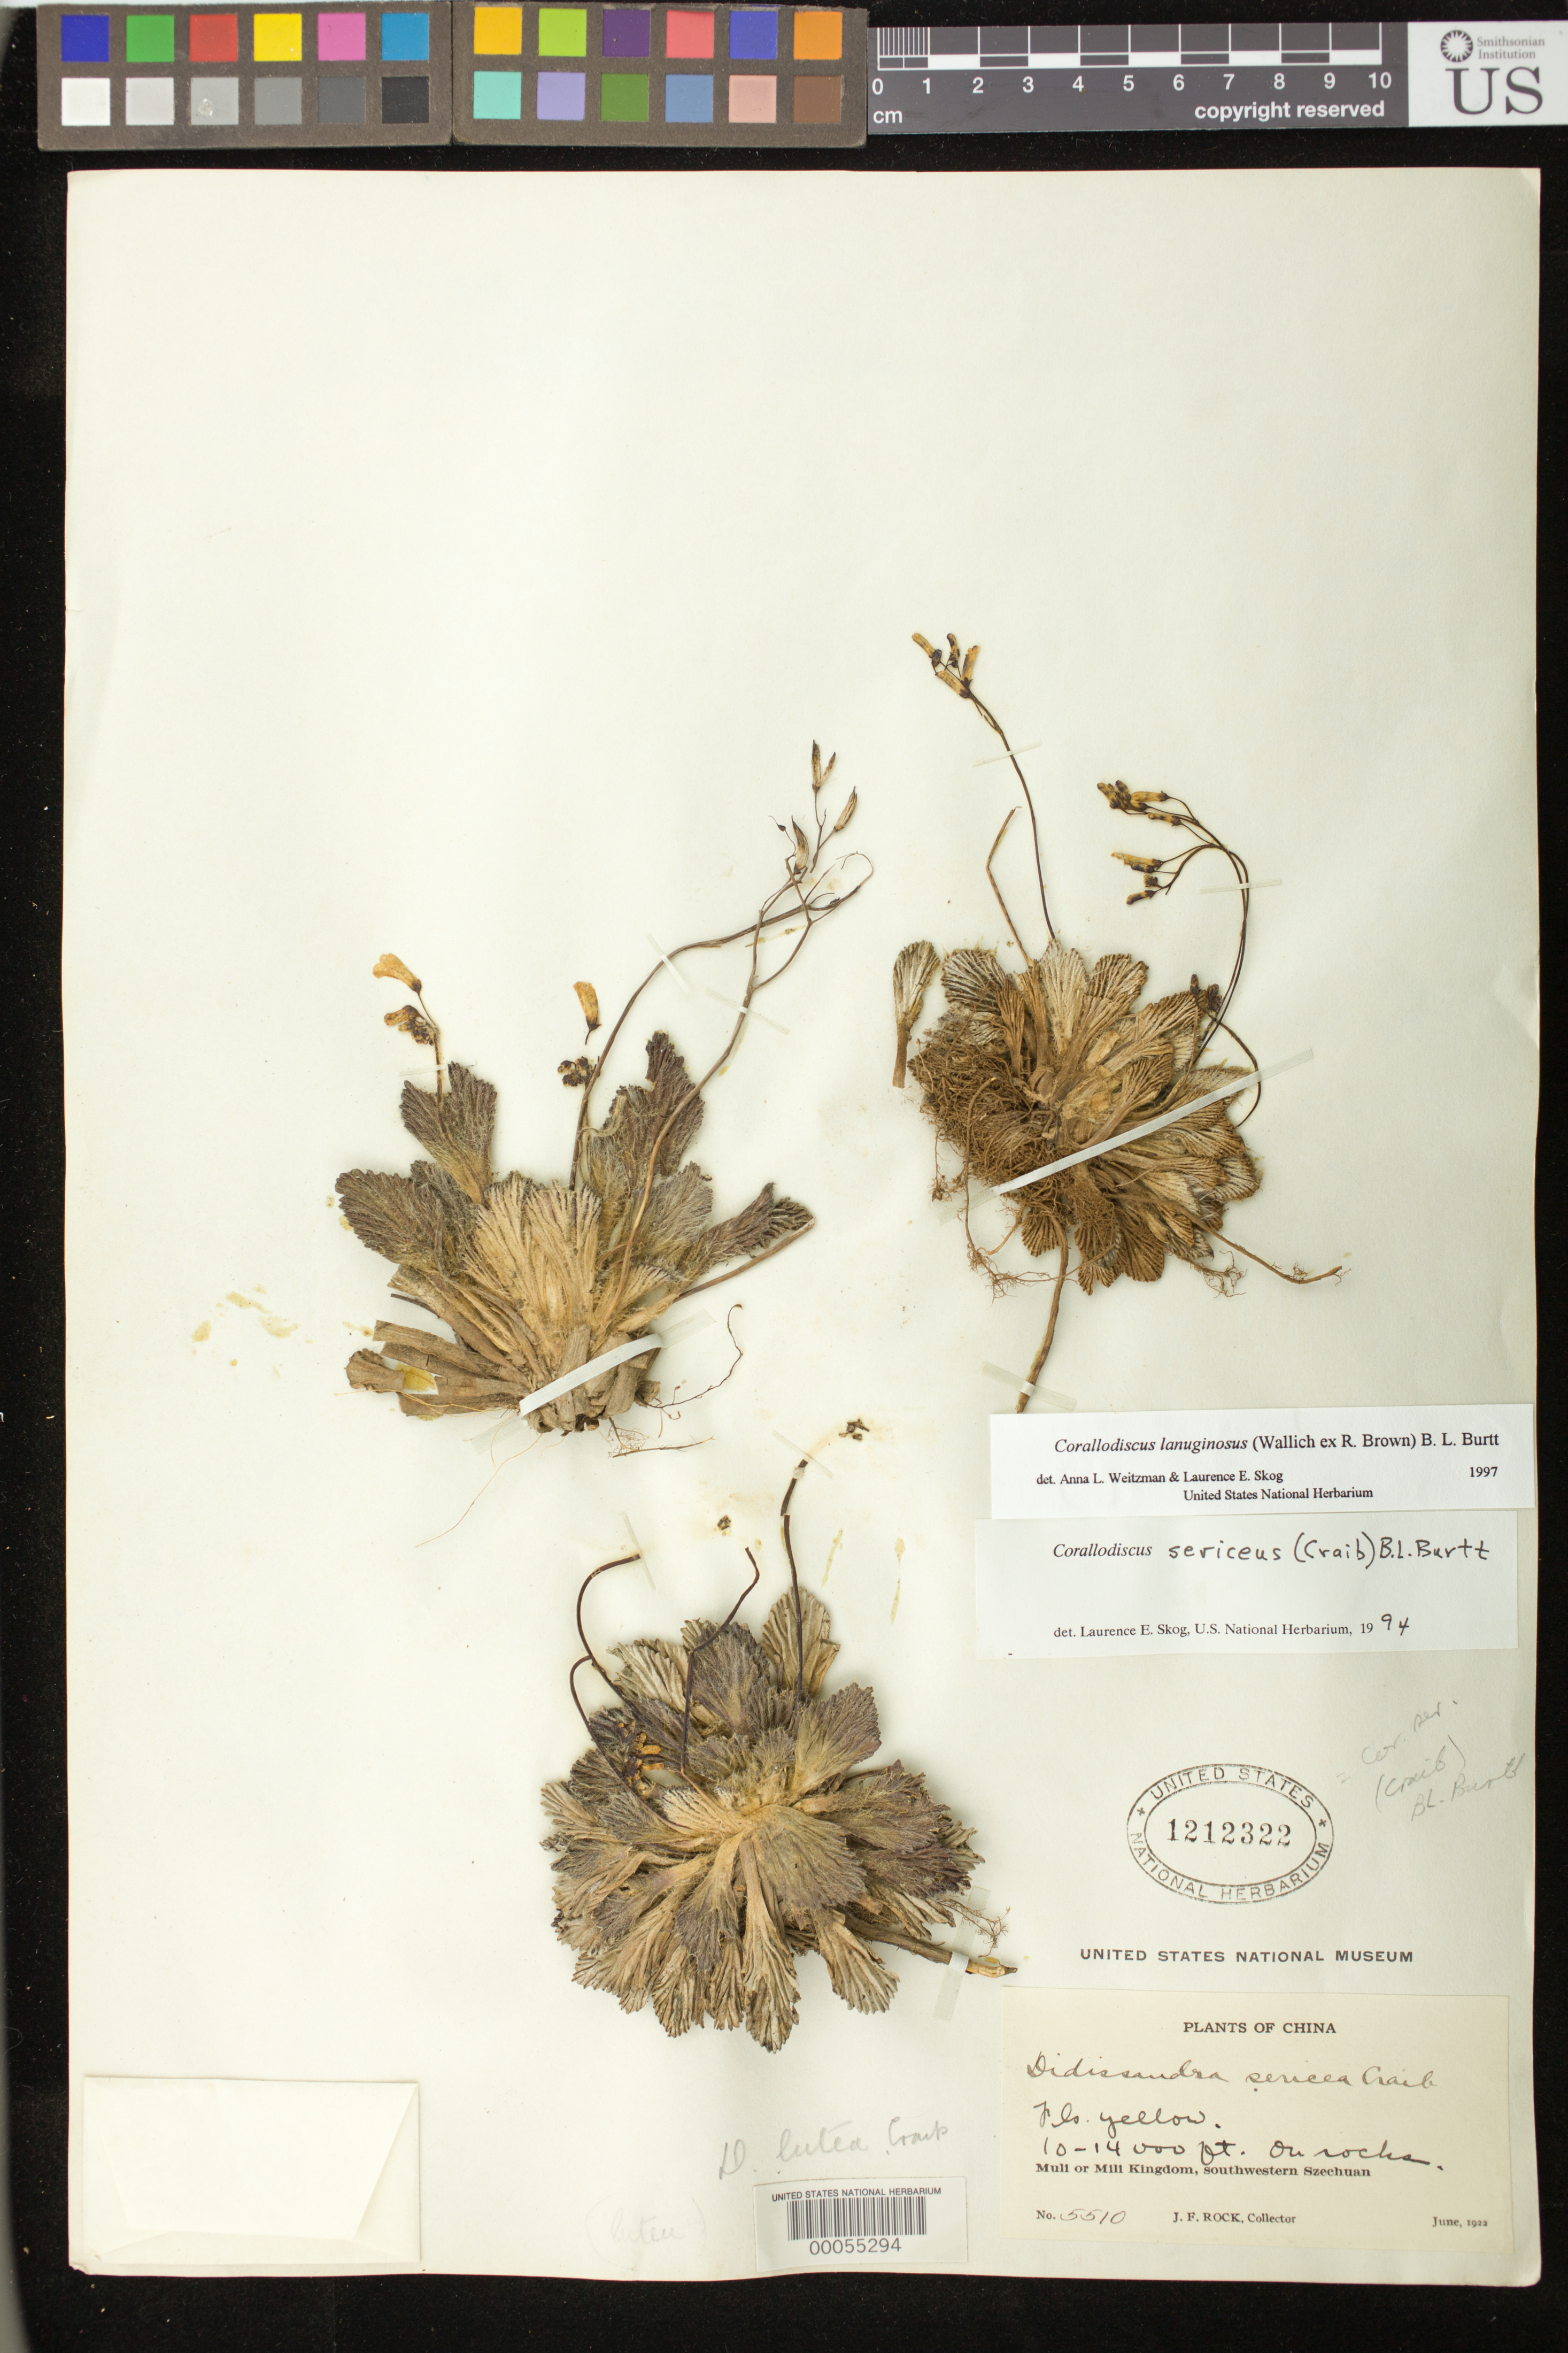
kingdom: Plantae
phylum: Tracheophyta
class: Magnoliopsida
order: Lamiales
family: Gesneriaceae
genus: Corallodiscus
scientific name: Corallodiscus sericeus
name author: (Craib) B.L. Burtt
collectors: J. F. Rock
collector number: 5510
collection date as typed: Jun 1922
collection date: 1922-06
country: China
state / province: Sichuan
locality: Muli or mili kingdom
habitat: On rocks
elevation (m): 3048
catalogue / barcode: US 1212322